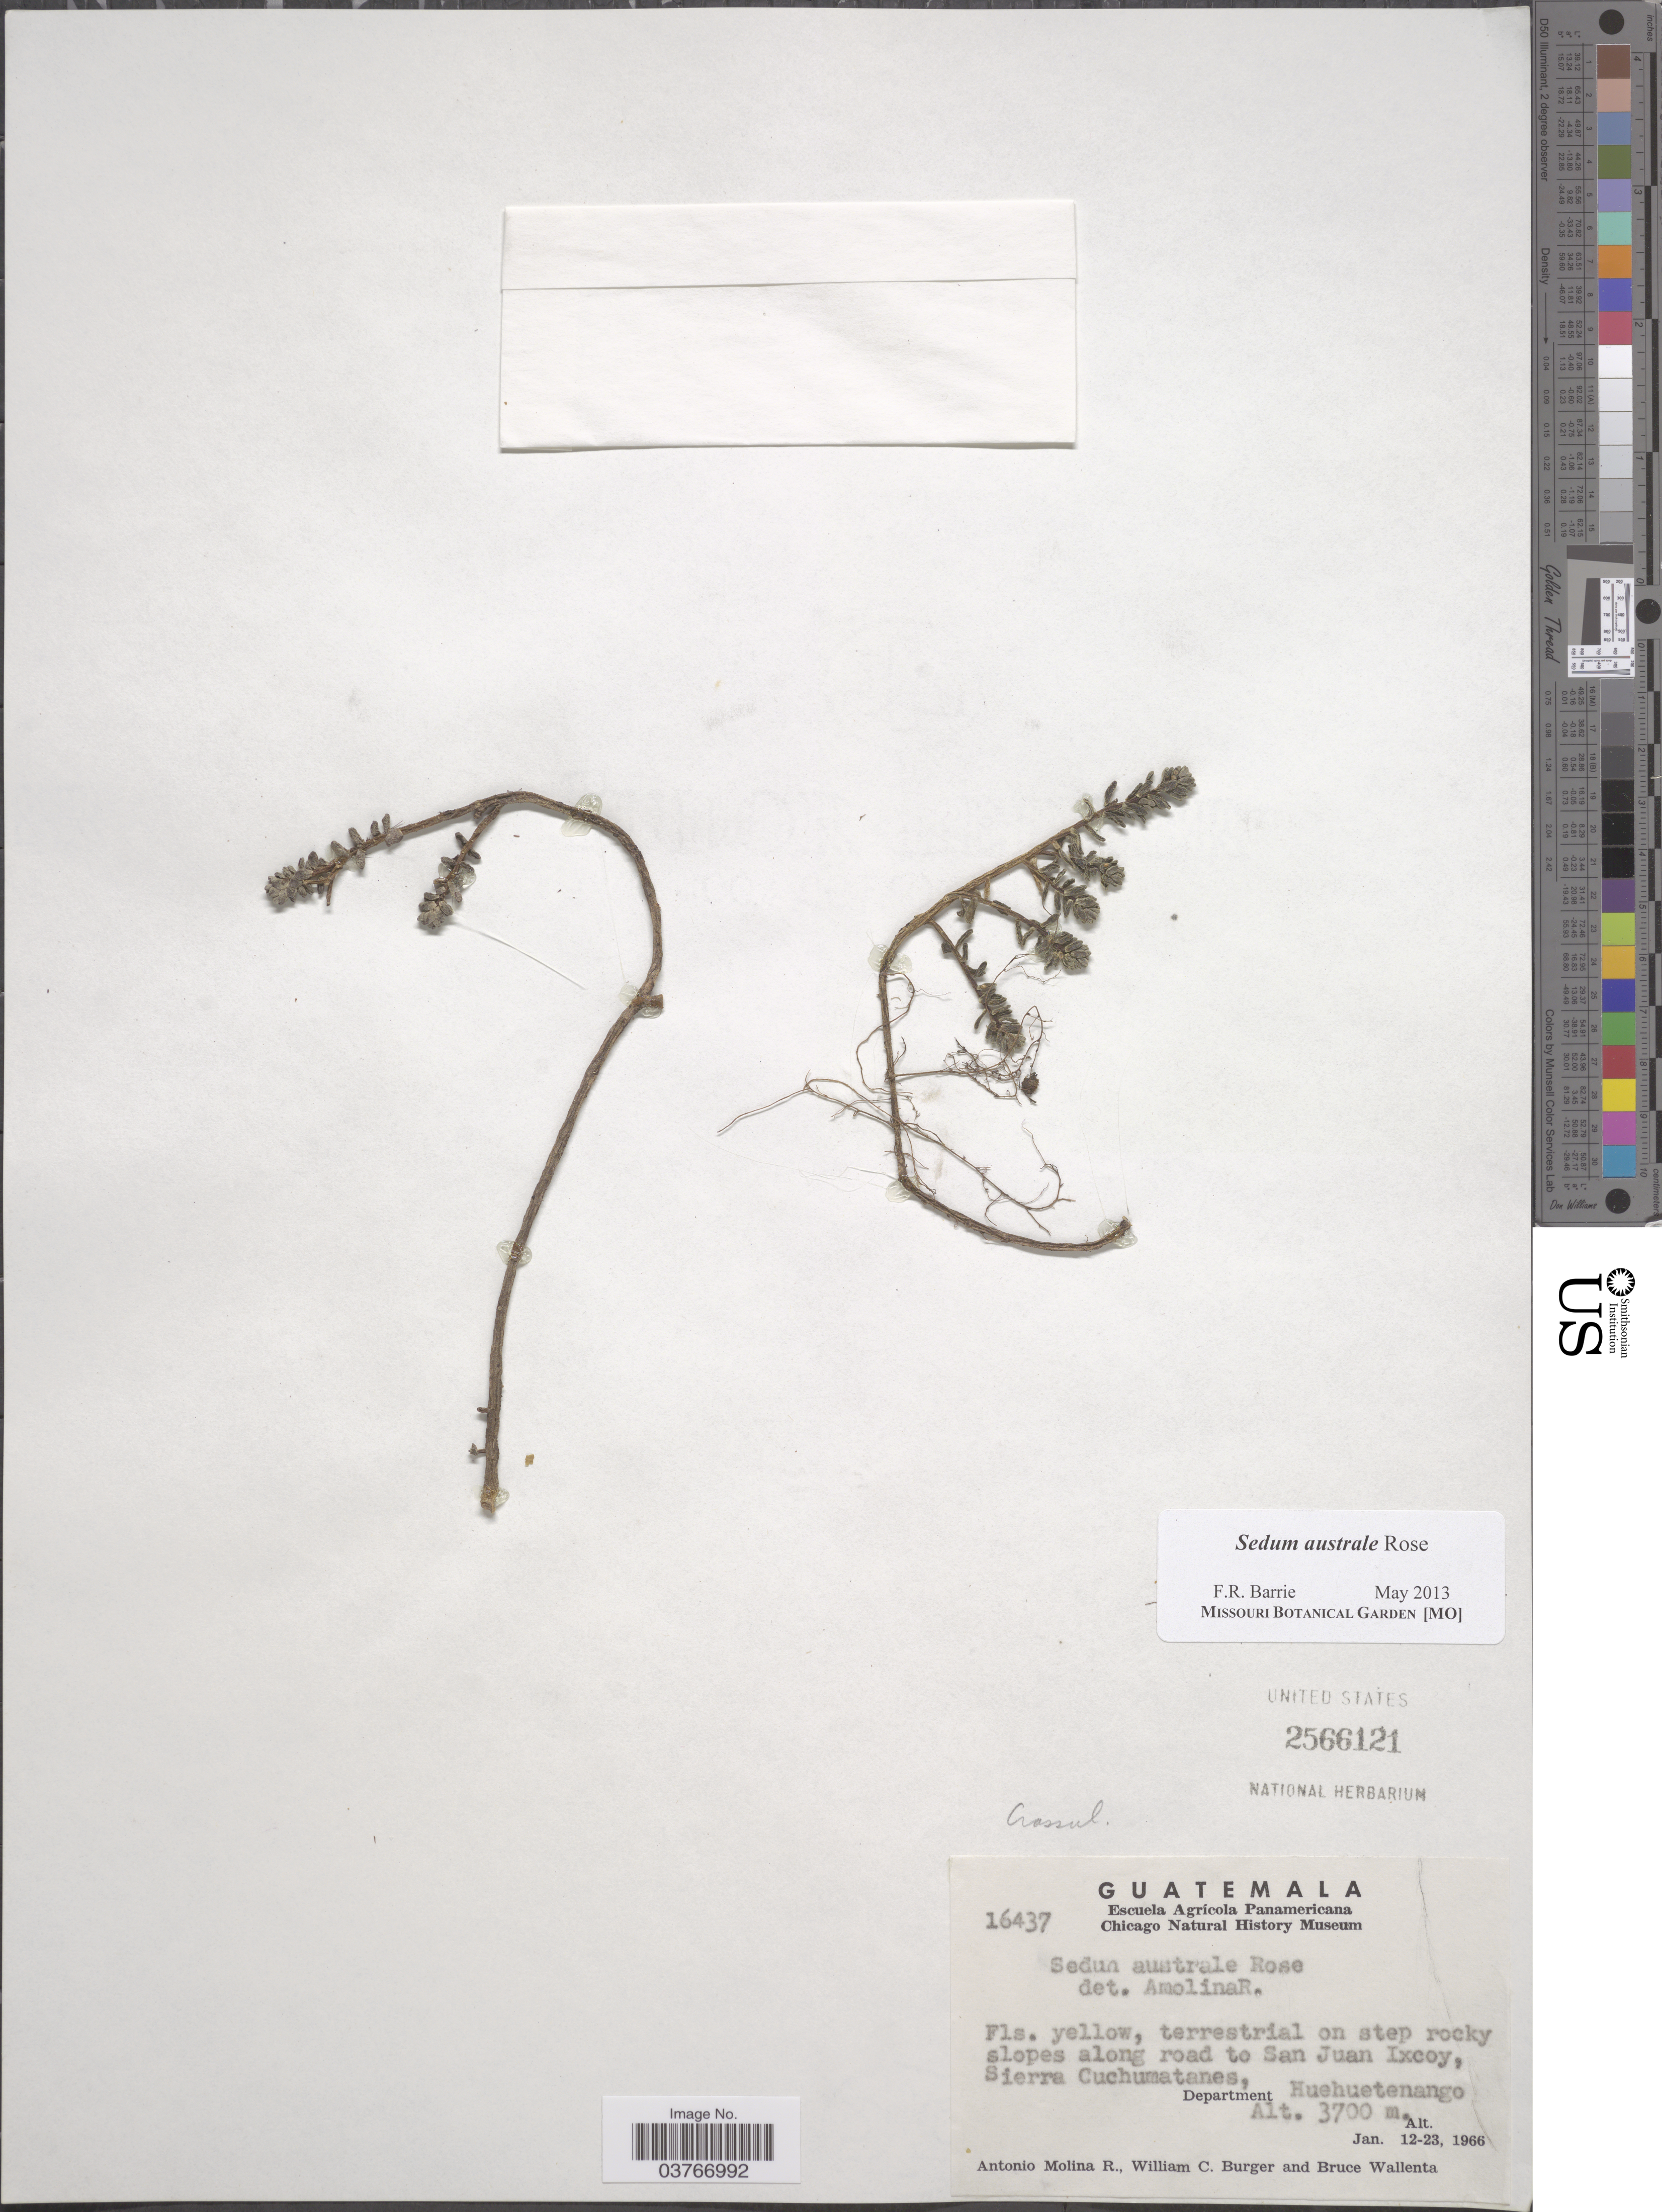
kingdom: Plantae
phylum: Tracheophyta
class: Magnoliopsida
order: Saxifragales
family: Crassulaceae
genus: Sedum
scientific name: Sedum australe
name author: Rose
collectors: A. Molina R., W. Burger & B. Wallenta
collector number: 16437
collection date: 1966-01-12/1966-01-23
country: Guatemala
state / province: Huehuetenango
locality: On step rocky slopes along road to San Juan Ixcoy, Sierra Cuchumatanes, Departemant Huehuetenango.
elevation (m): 3700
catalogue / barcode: US 2566121